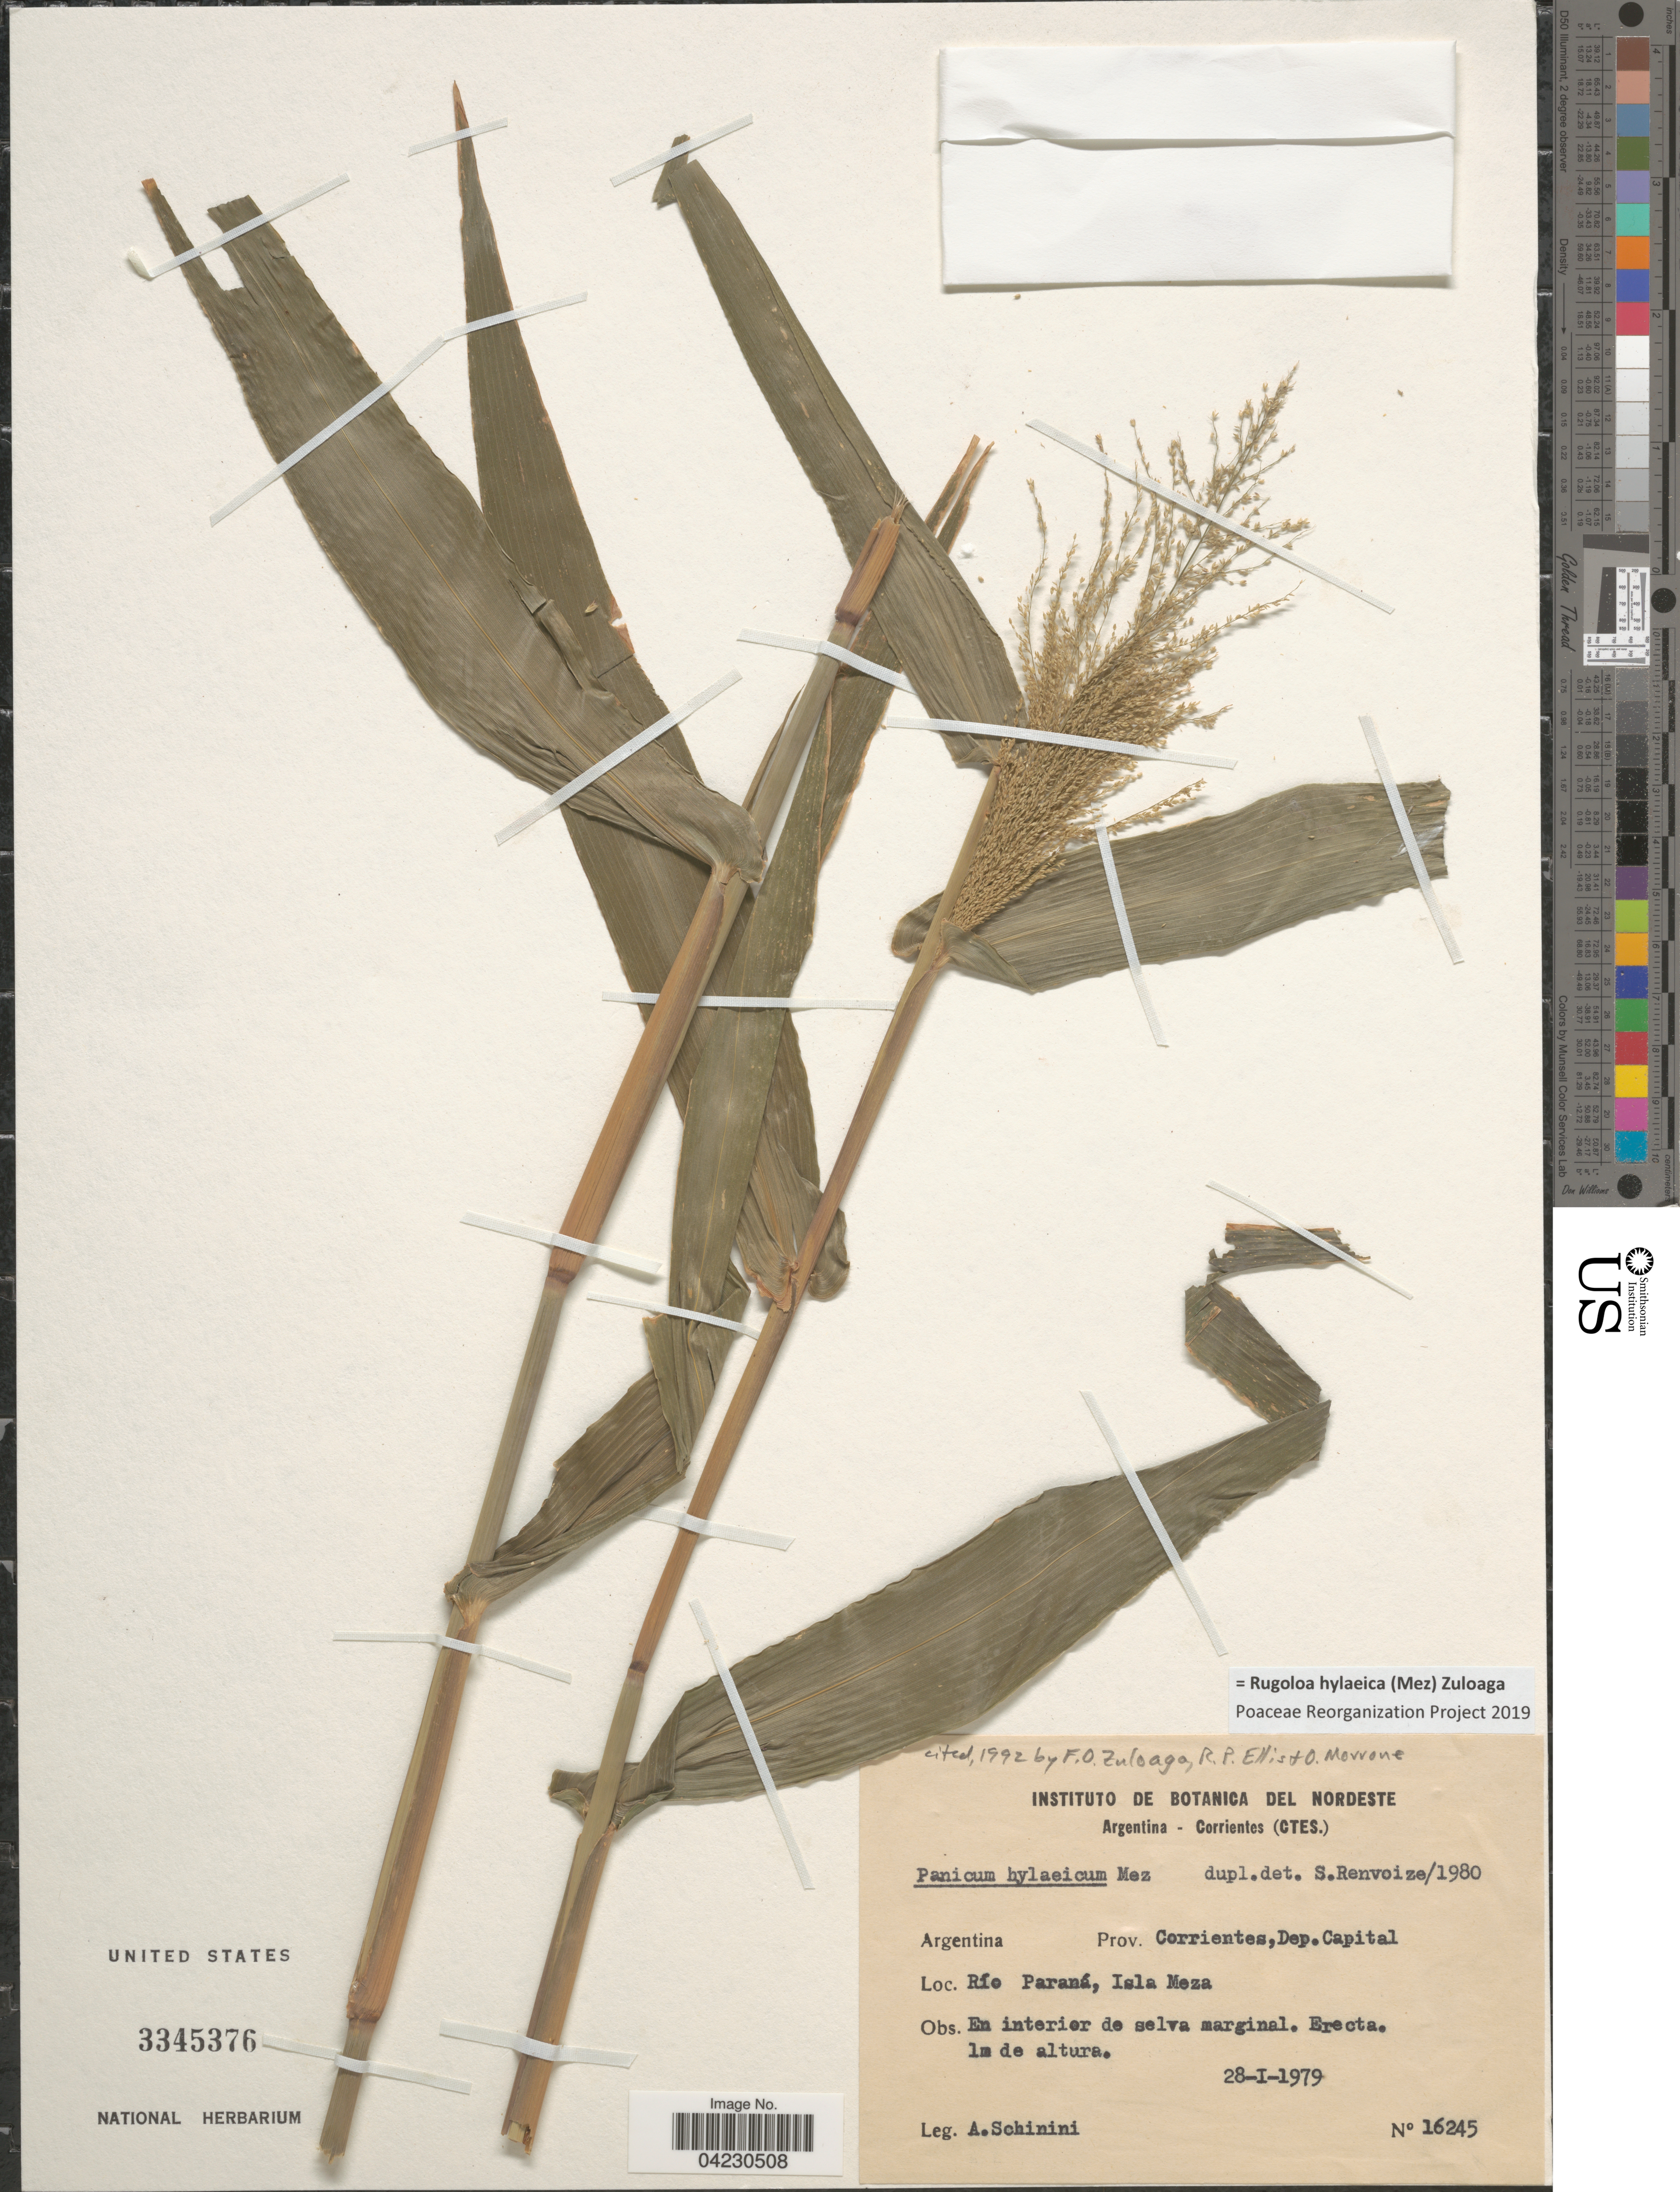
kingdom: Plantae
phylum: Tracheophyta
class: Liliopsida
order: Poales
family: Poaceae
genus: Rugoloa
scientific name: Rugoloa hylaeica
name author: (Mez) Zuloaga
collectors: A. Schinini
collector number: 16245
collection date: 1979-01-28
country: Argentina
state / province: Corrientes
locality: Dep. Capital. Río Paraná, Isla Meza.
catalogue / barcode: US 3345376